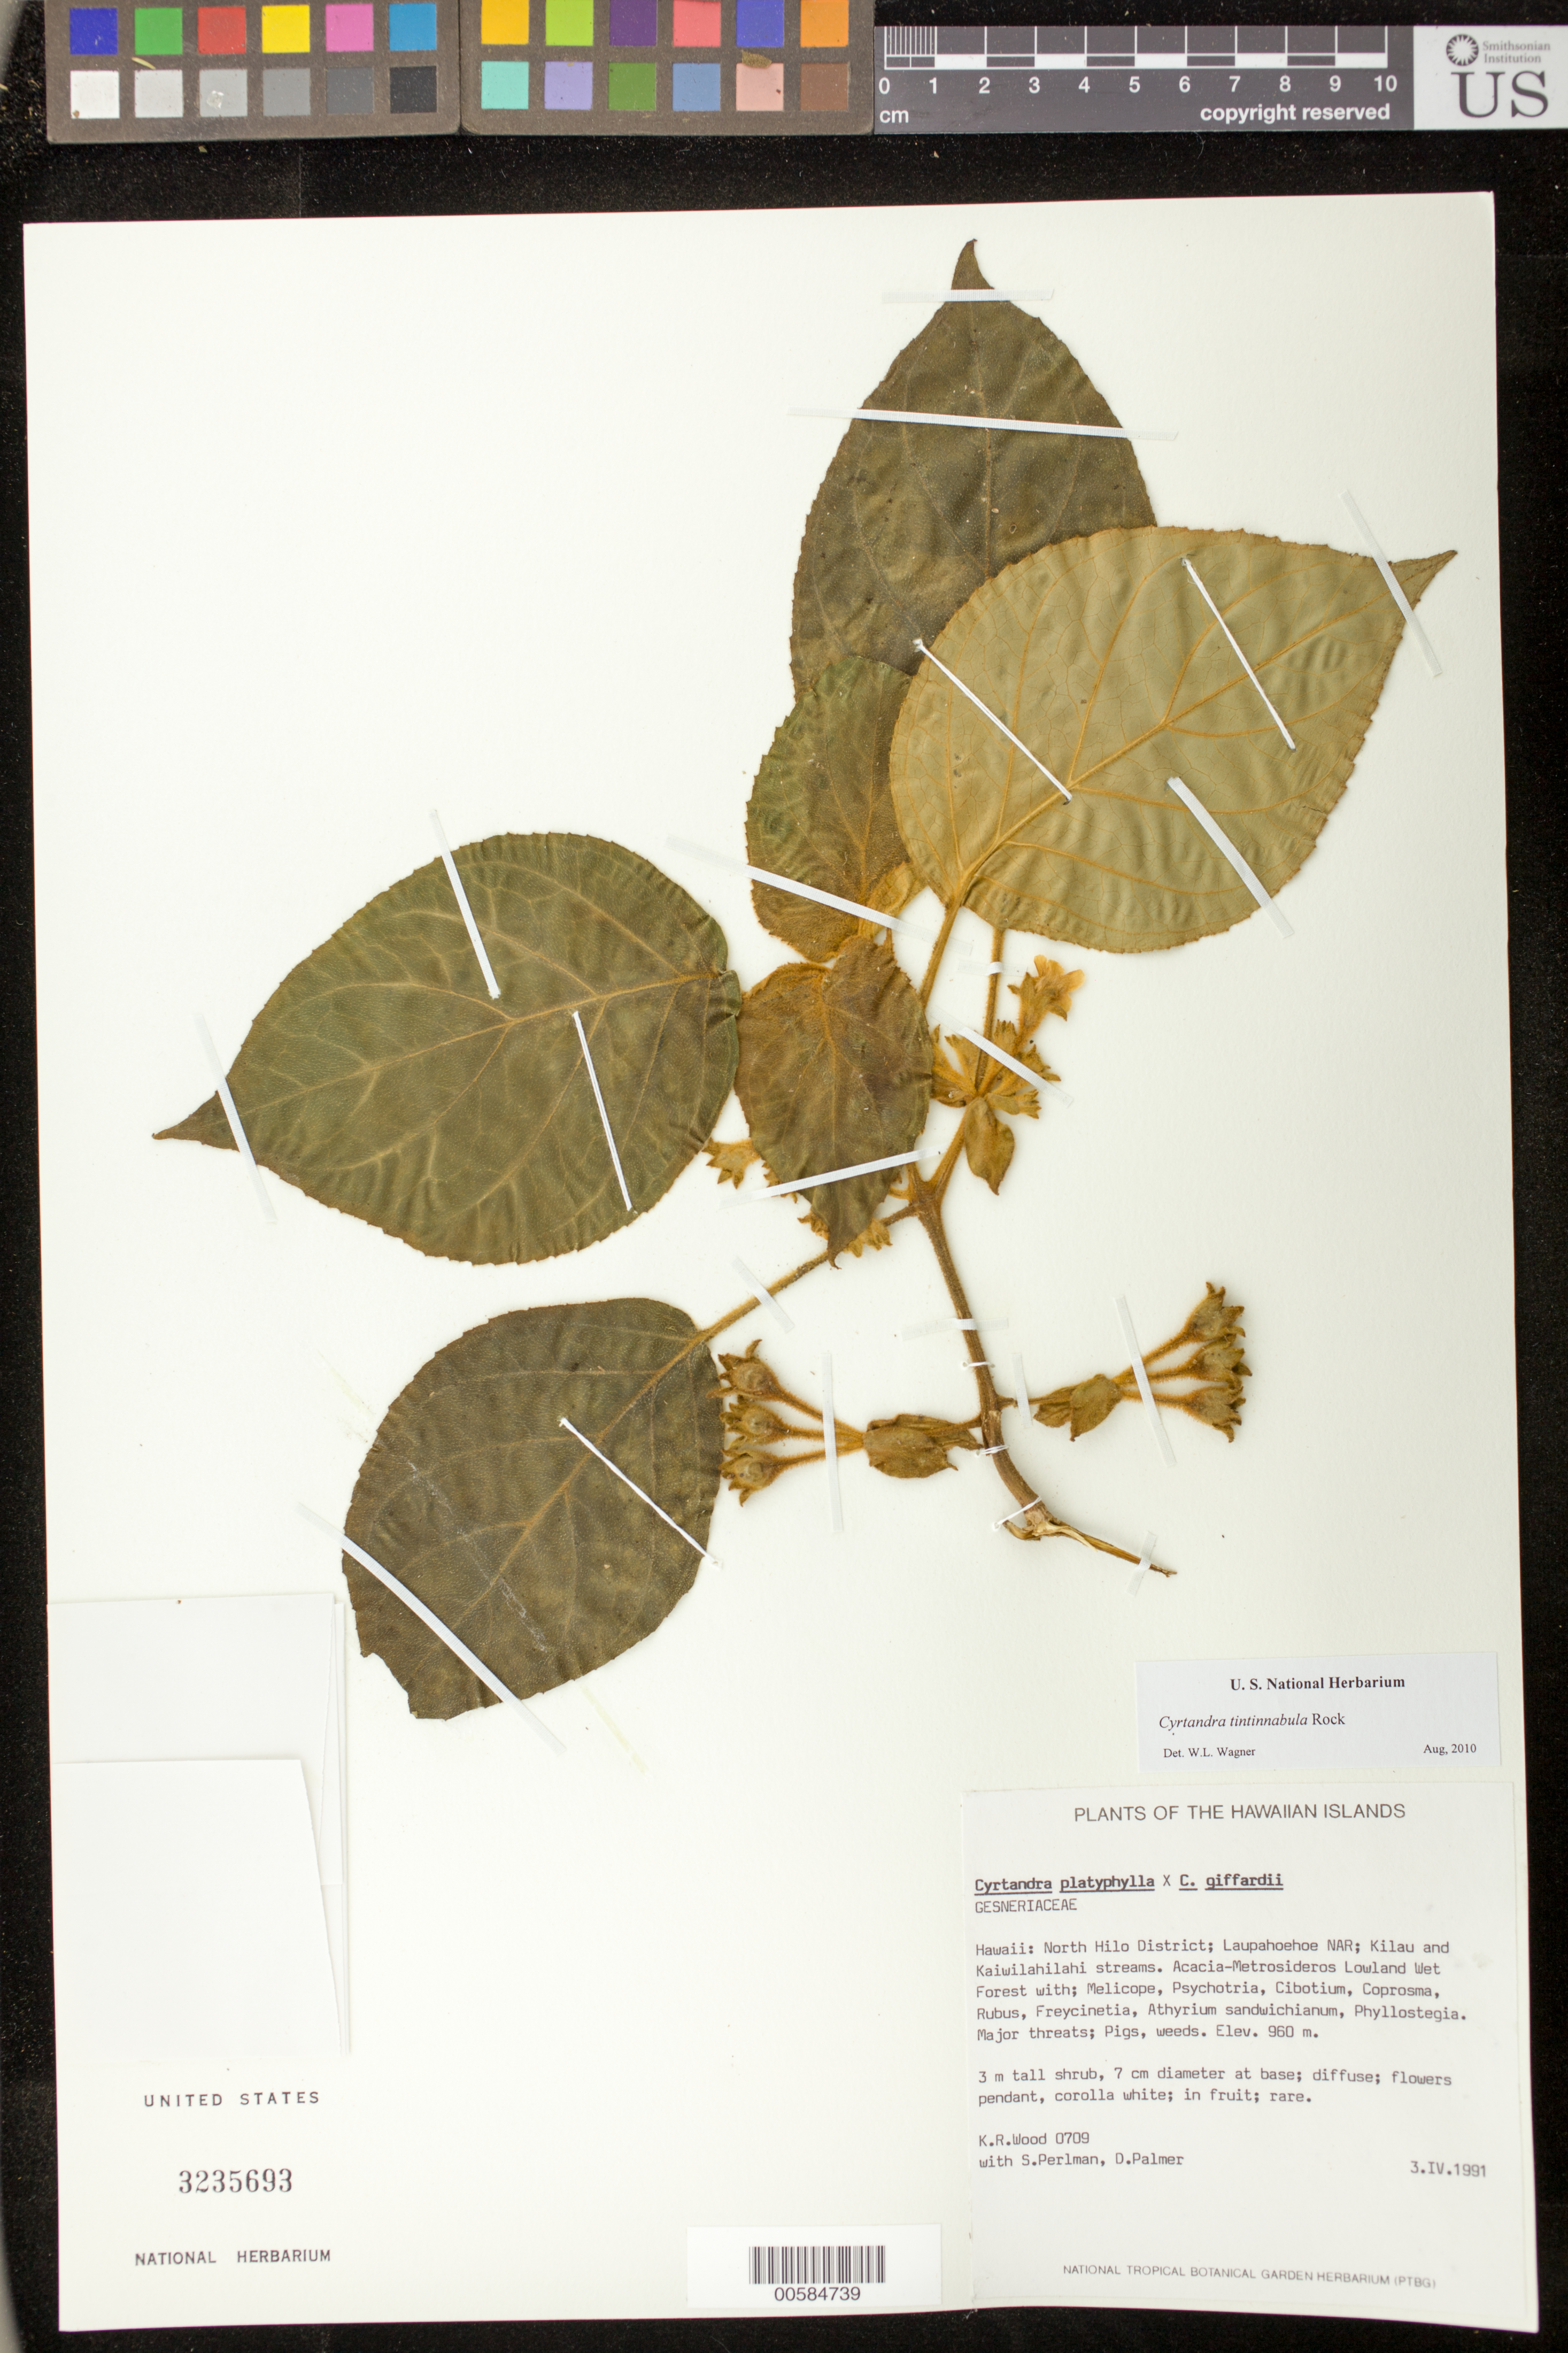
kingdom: Plantae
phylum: Tracheophyta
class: Magnoliopsida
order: Lamiales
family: Gesneriaceae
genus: Cyrtandra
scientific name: Cyrtandra tintinnabula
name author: Rock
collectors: K. R. Wood, S. P. Perlman & D. Palmer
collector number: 0709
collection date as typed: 3 Apr 1991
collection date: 1991-04-03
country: United States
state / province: Hawaii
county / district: Hawaii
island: Hawaii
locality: North Hilo Dist; Laupahoehoe NAR; Kilau and Kaiwilahilahi streams.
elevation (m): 960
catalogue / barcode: US 3235693